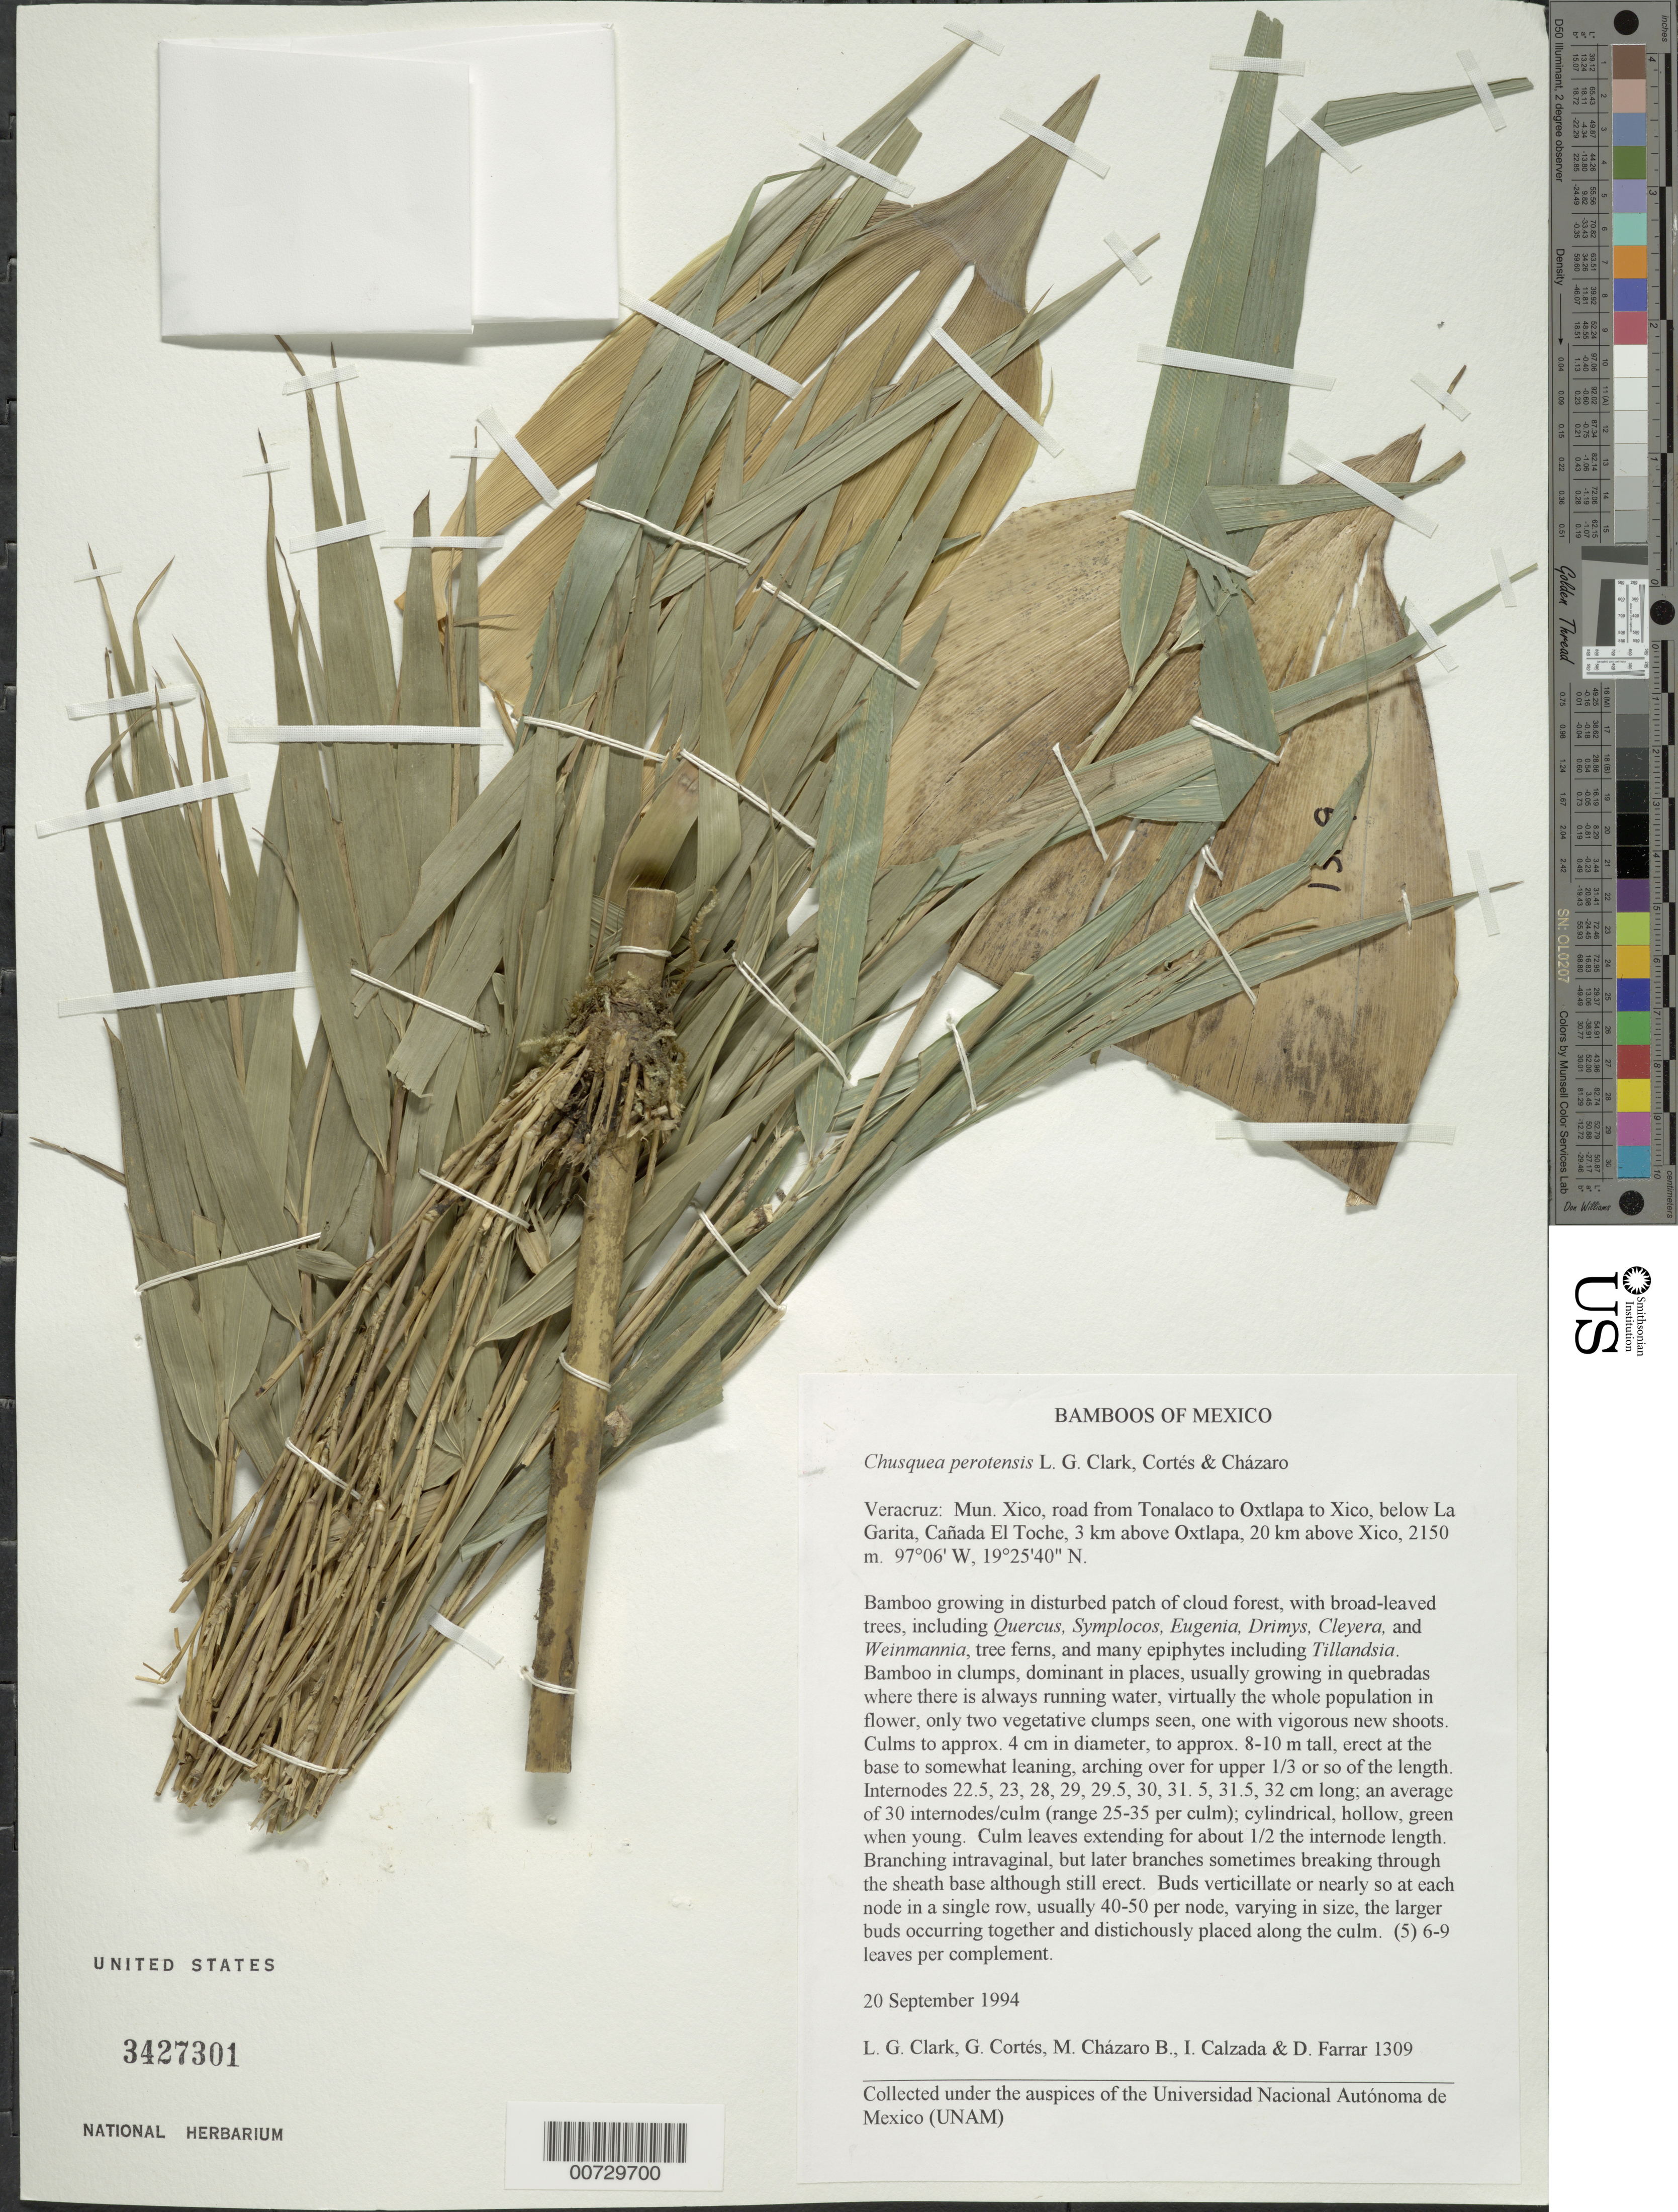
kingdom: Plantae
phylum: Tracheophyta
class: Liliopsida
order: Poales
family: Poaceae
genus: Chusquea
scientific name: Chusquea perotensis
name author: L.G. Clark et al.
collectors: L. G. Clark, G. Cortés R., M. de J. Cházaro Basáñoez, I. Calzada & D. R. Farrar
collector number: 1309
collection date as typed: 20 Sep 1994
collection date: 1994-09-20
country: Mexico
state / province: Veracruz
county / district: Xico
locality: Road to Tonalaco to Oxtlapa to Xico, below La Garita.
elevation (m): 2030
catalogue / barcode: US 3427301